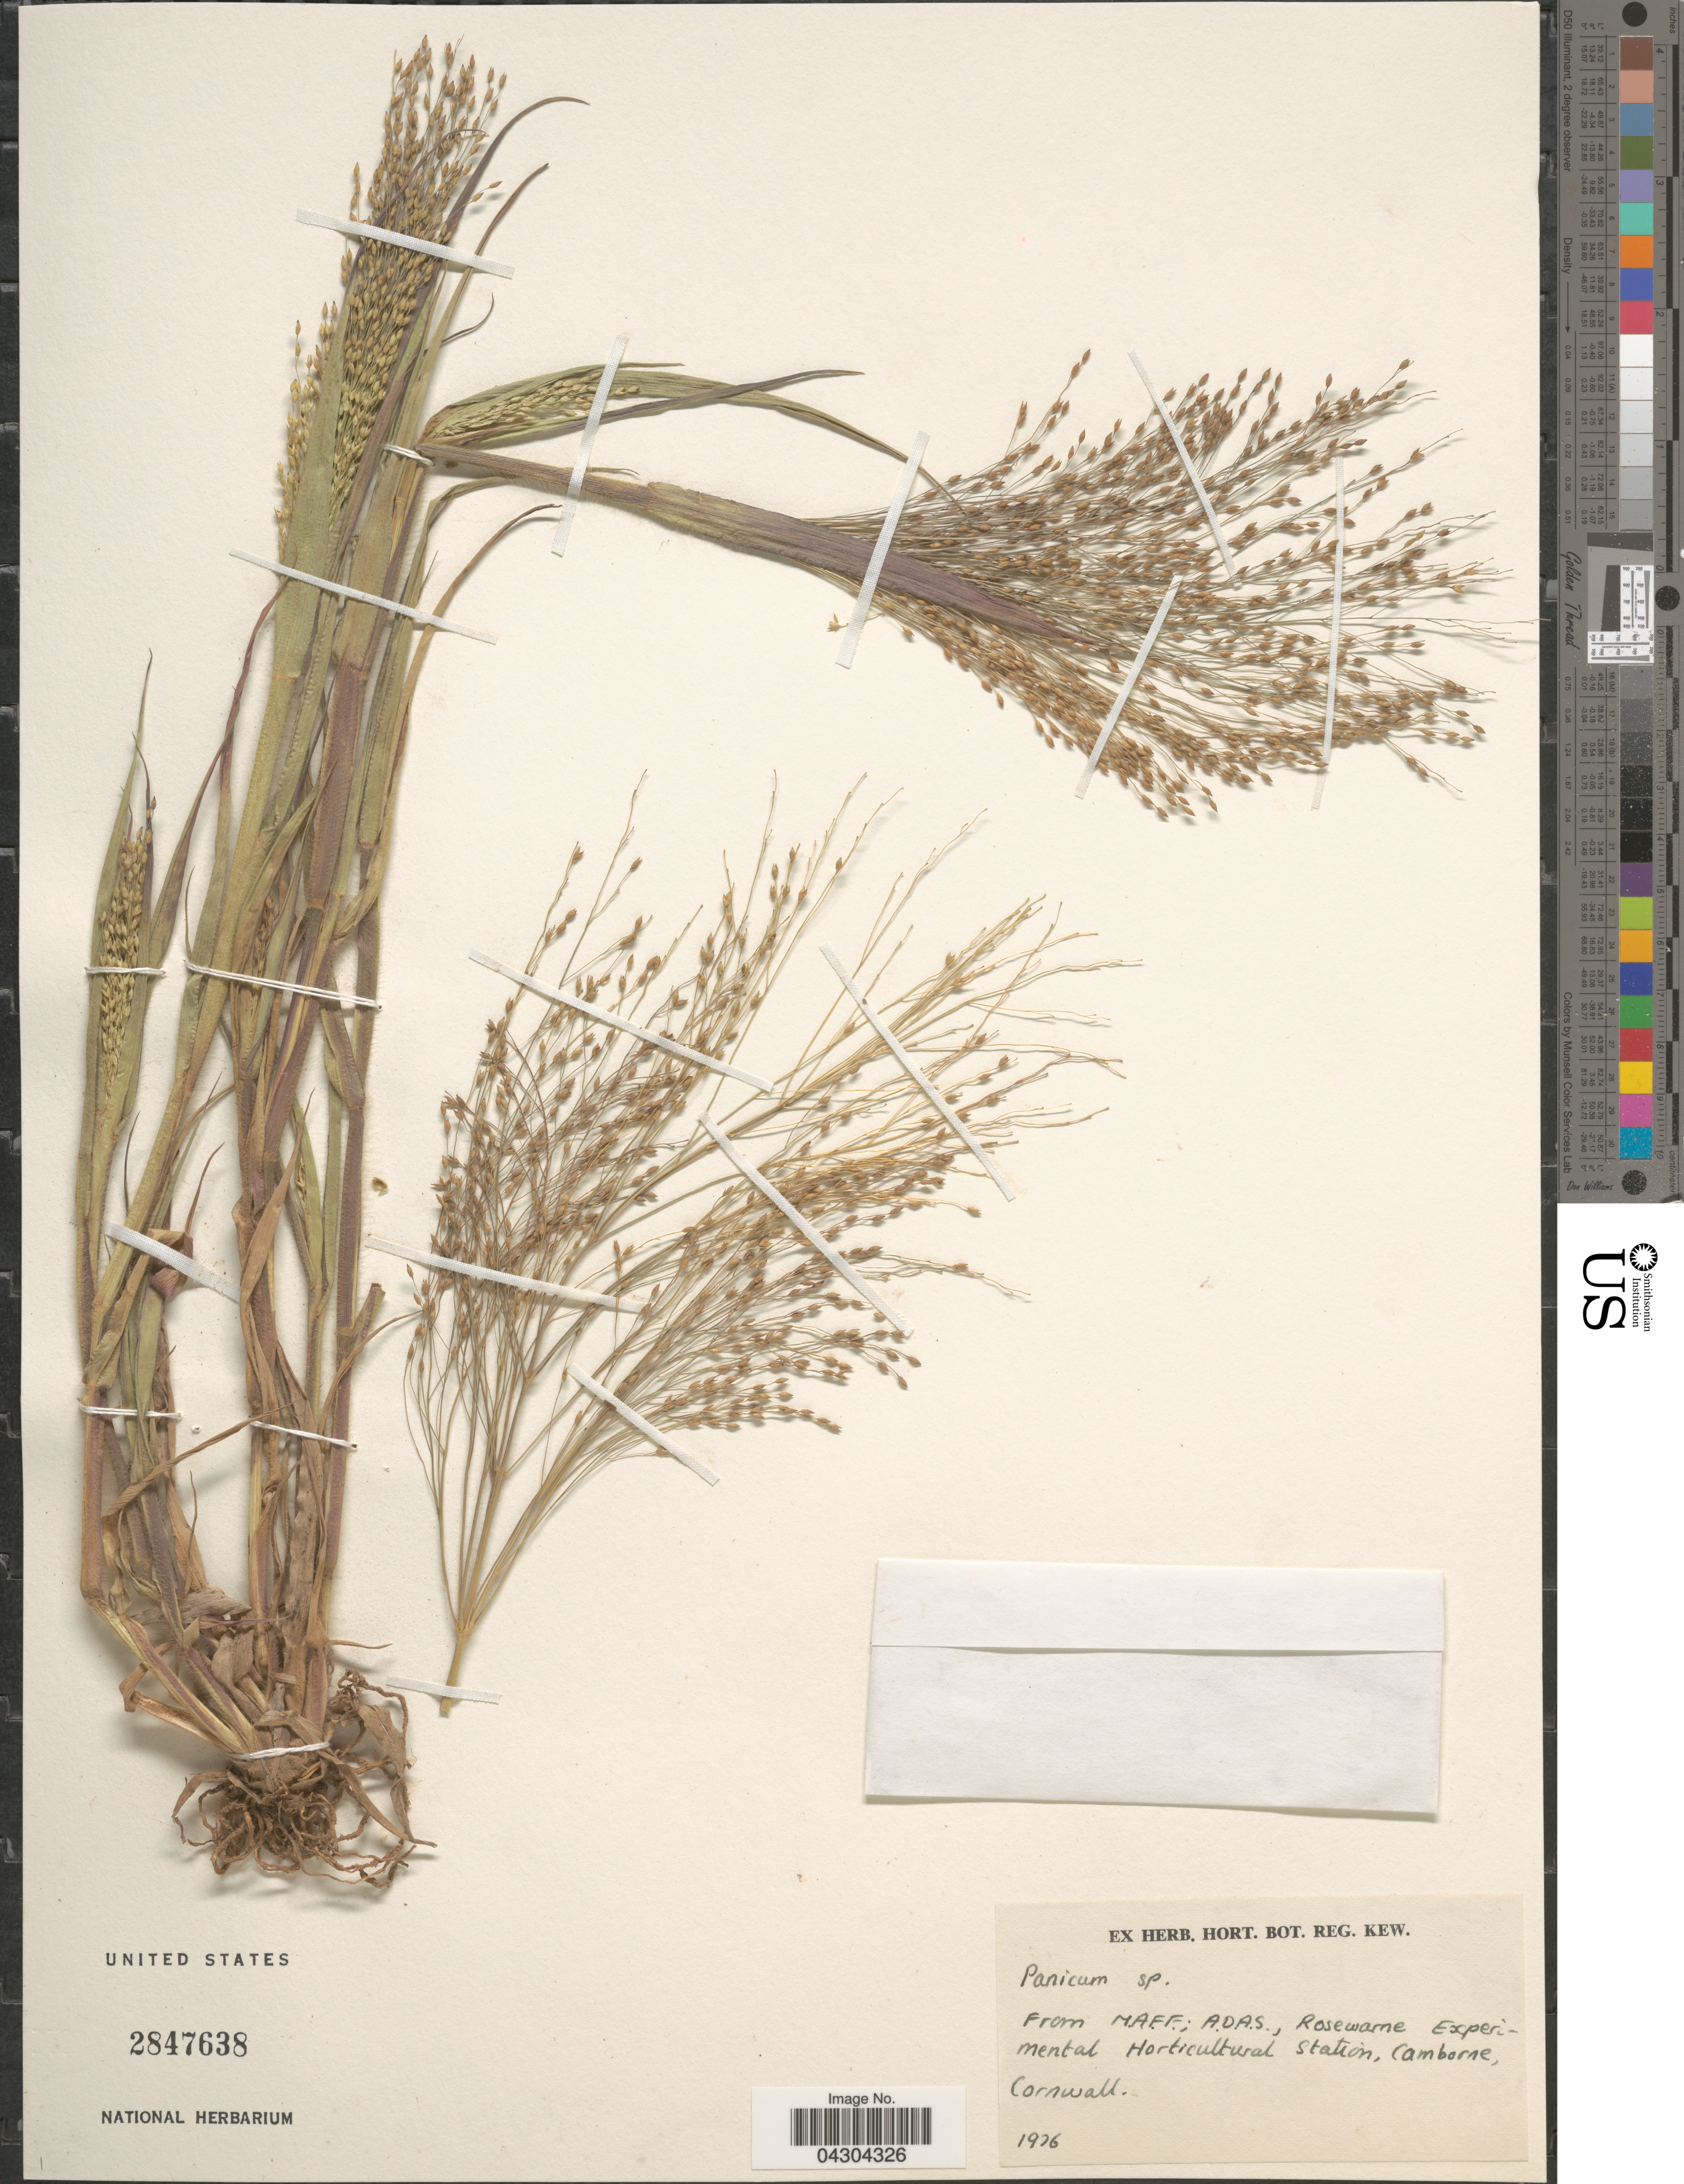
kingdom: Plantae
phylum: Tracheophyta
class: Liliopsida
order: Poales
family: Poaceae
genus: Panicum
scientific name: Panicum sp.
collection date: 1976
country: United Kingdom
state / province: England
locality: M.A.F.F.; A.D.A.S., Rosewarne Experimental Horticultural Station, Camborne, Cornwall [unsure placement].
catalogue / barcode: US 2847638